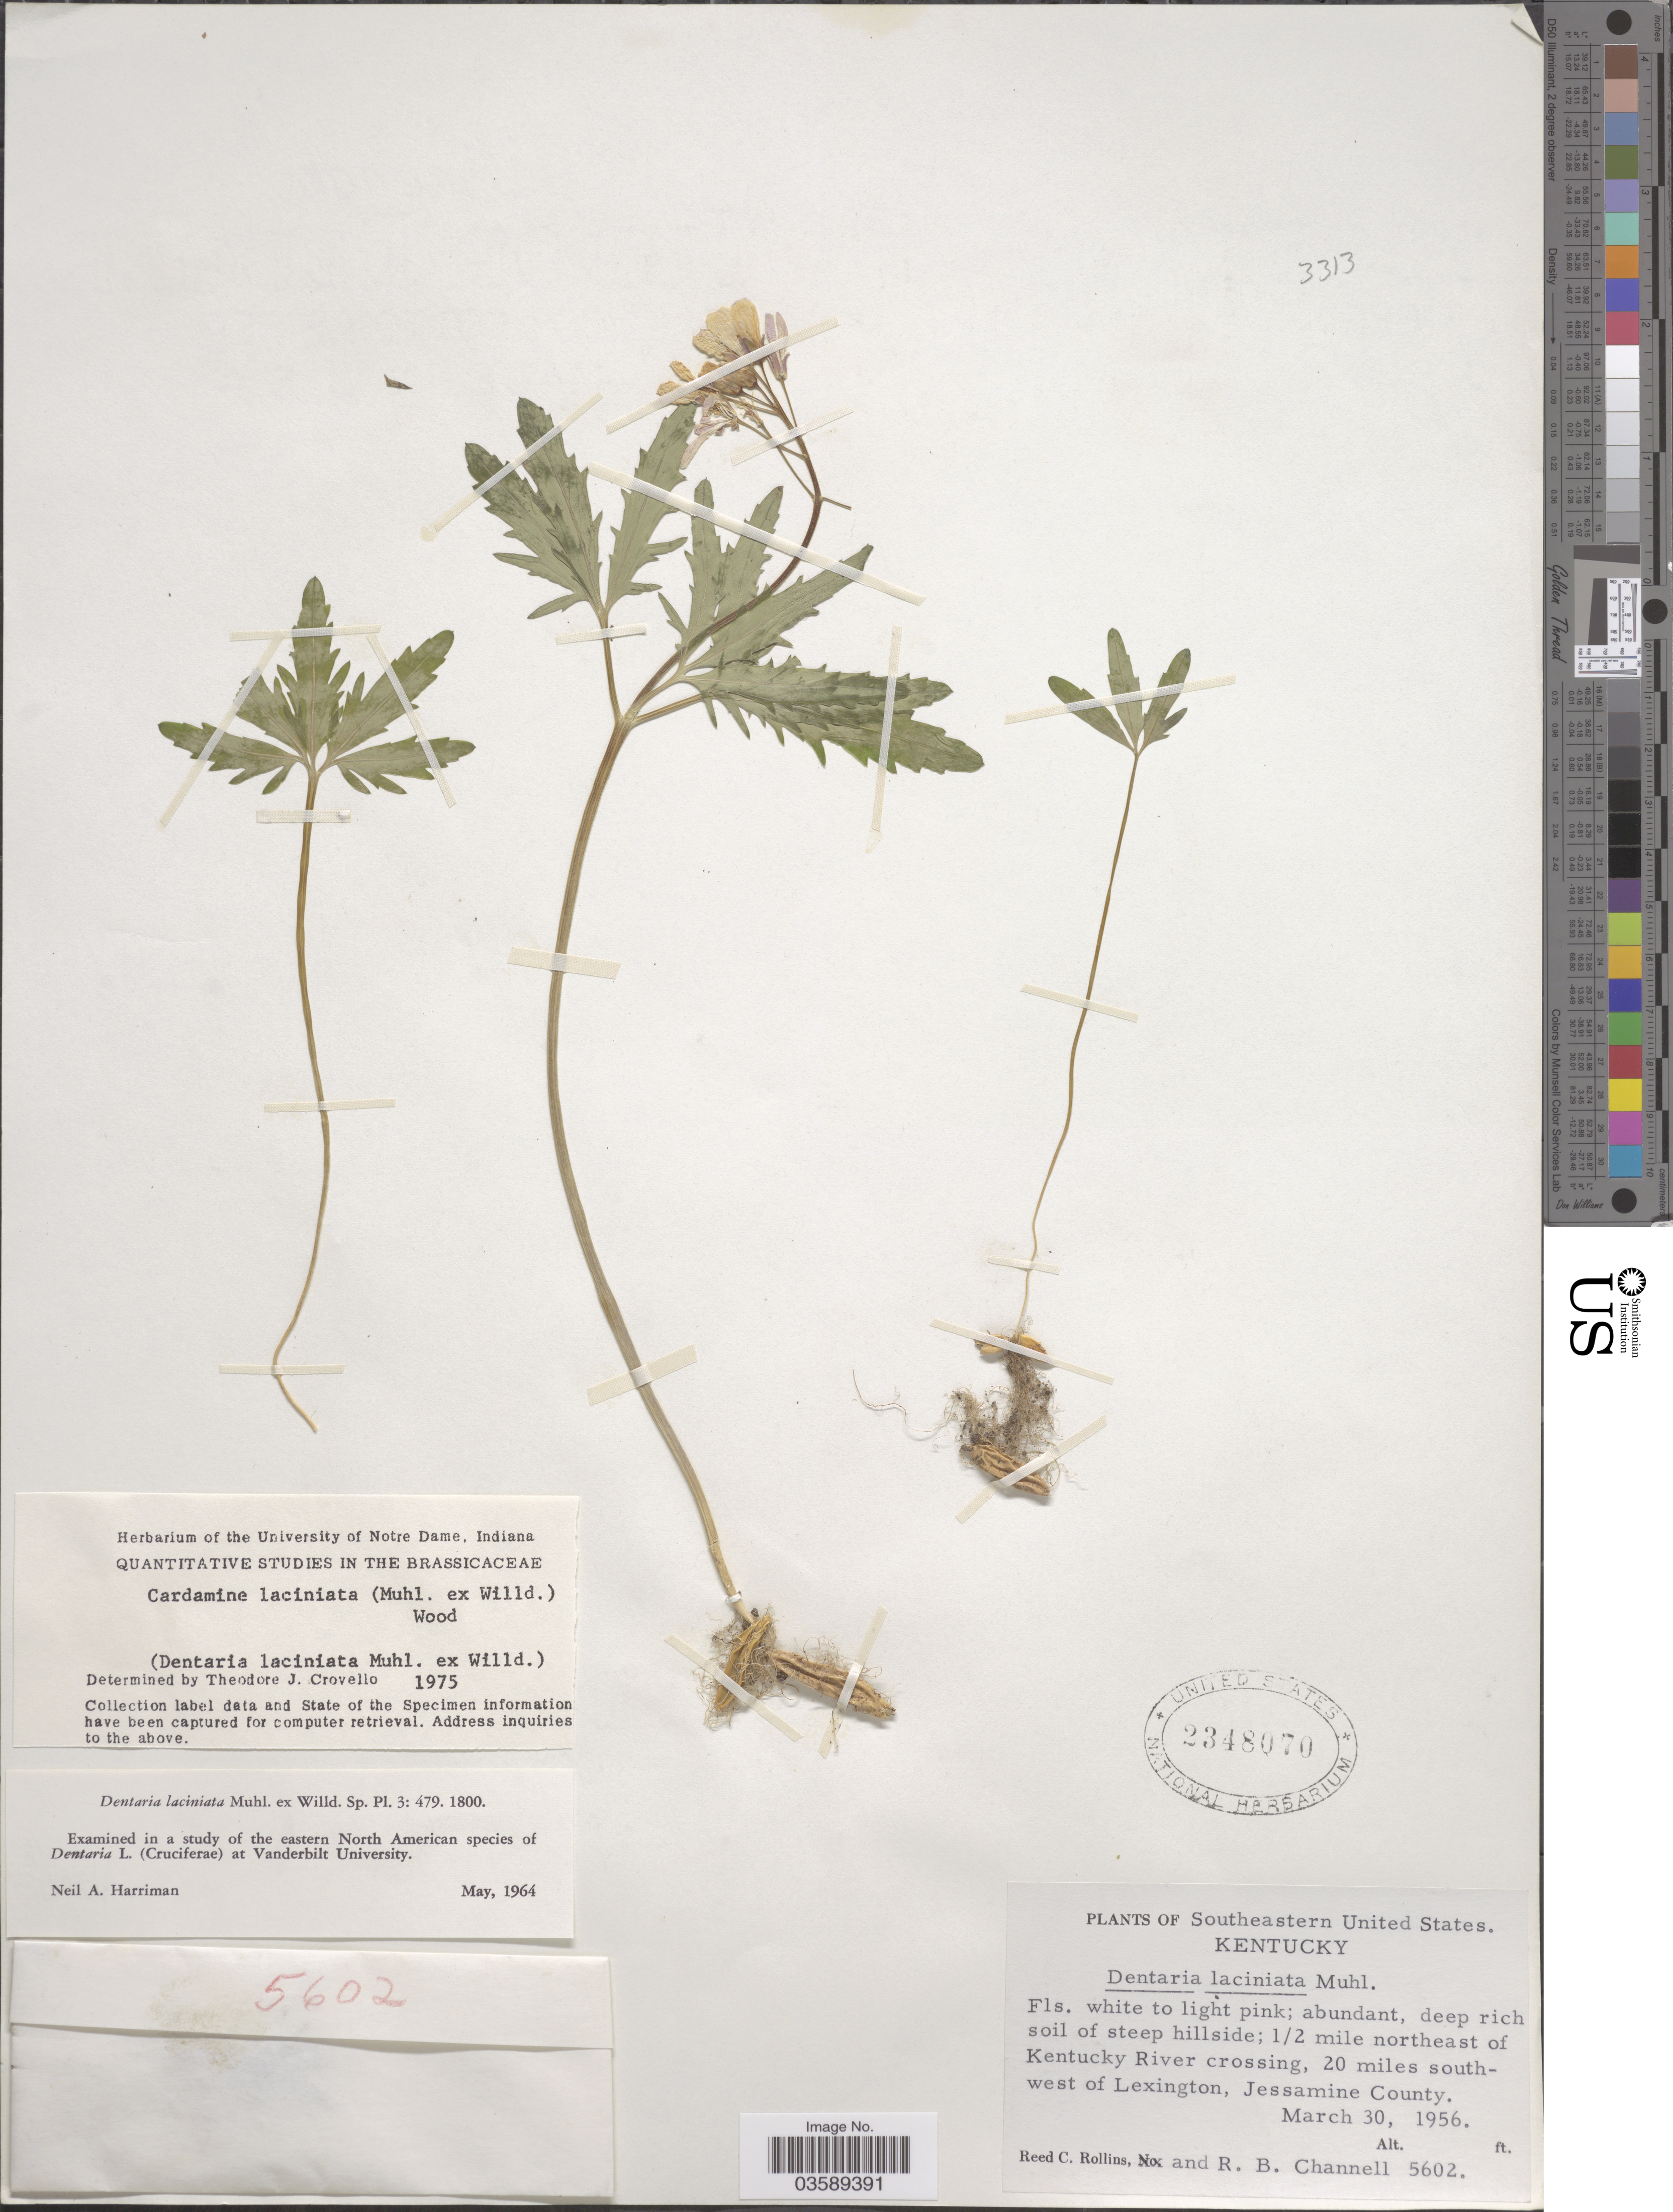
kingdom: Plantae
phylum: Tracheophyta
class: Magnoliopsida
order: Brassicales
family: Brassicaceae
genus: Cardamine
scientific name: Cardamine laciniata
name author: (Hook.) Steud.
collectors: R. C. Rollins & R. B. Channell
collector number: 5602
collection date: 1956-03-30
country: United States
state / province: Kentucky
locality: Southeastern United States. ½ mile northeast of Kentucky River crossing, 20 miles southwest of Lexington, Jessamine County.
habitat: deep rich soil of steep hillside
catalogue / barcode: US 2348070